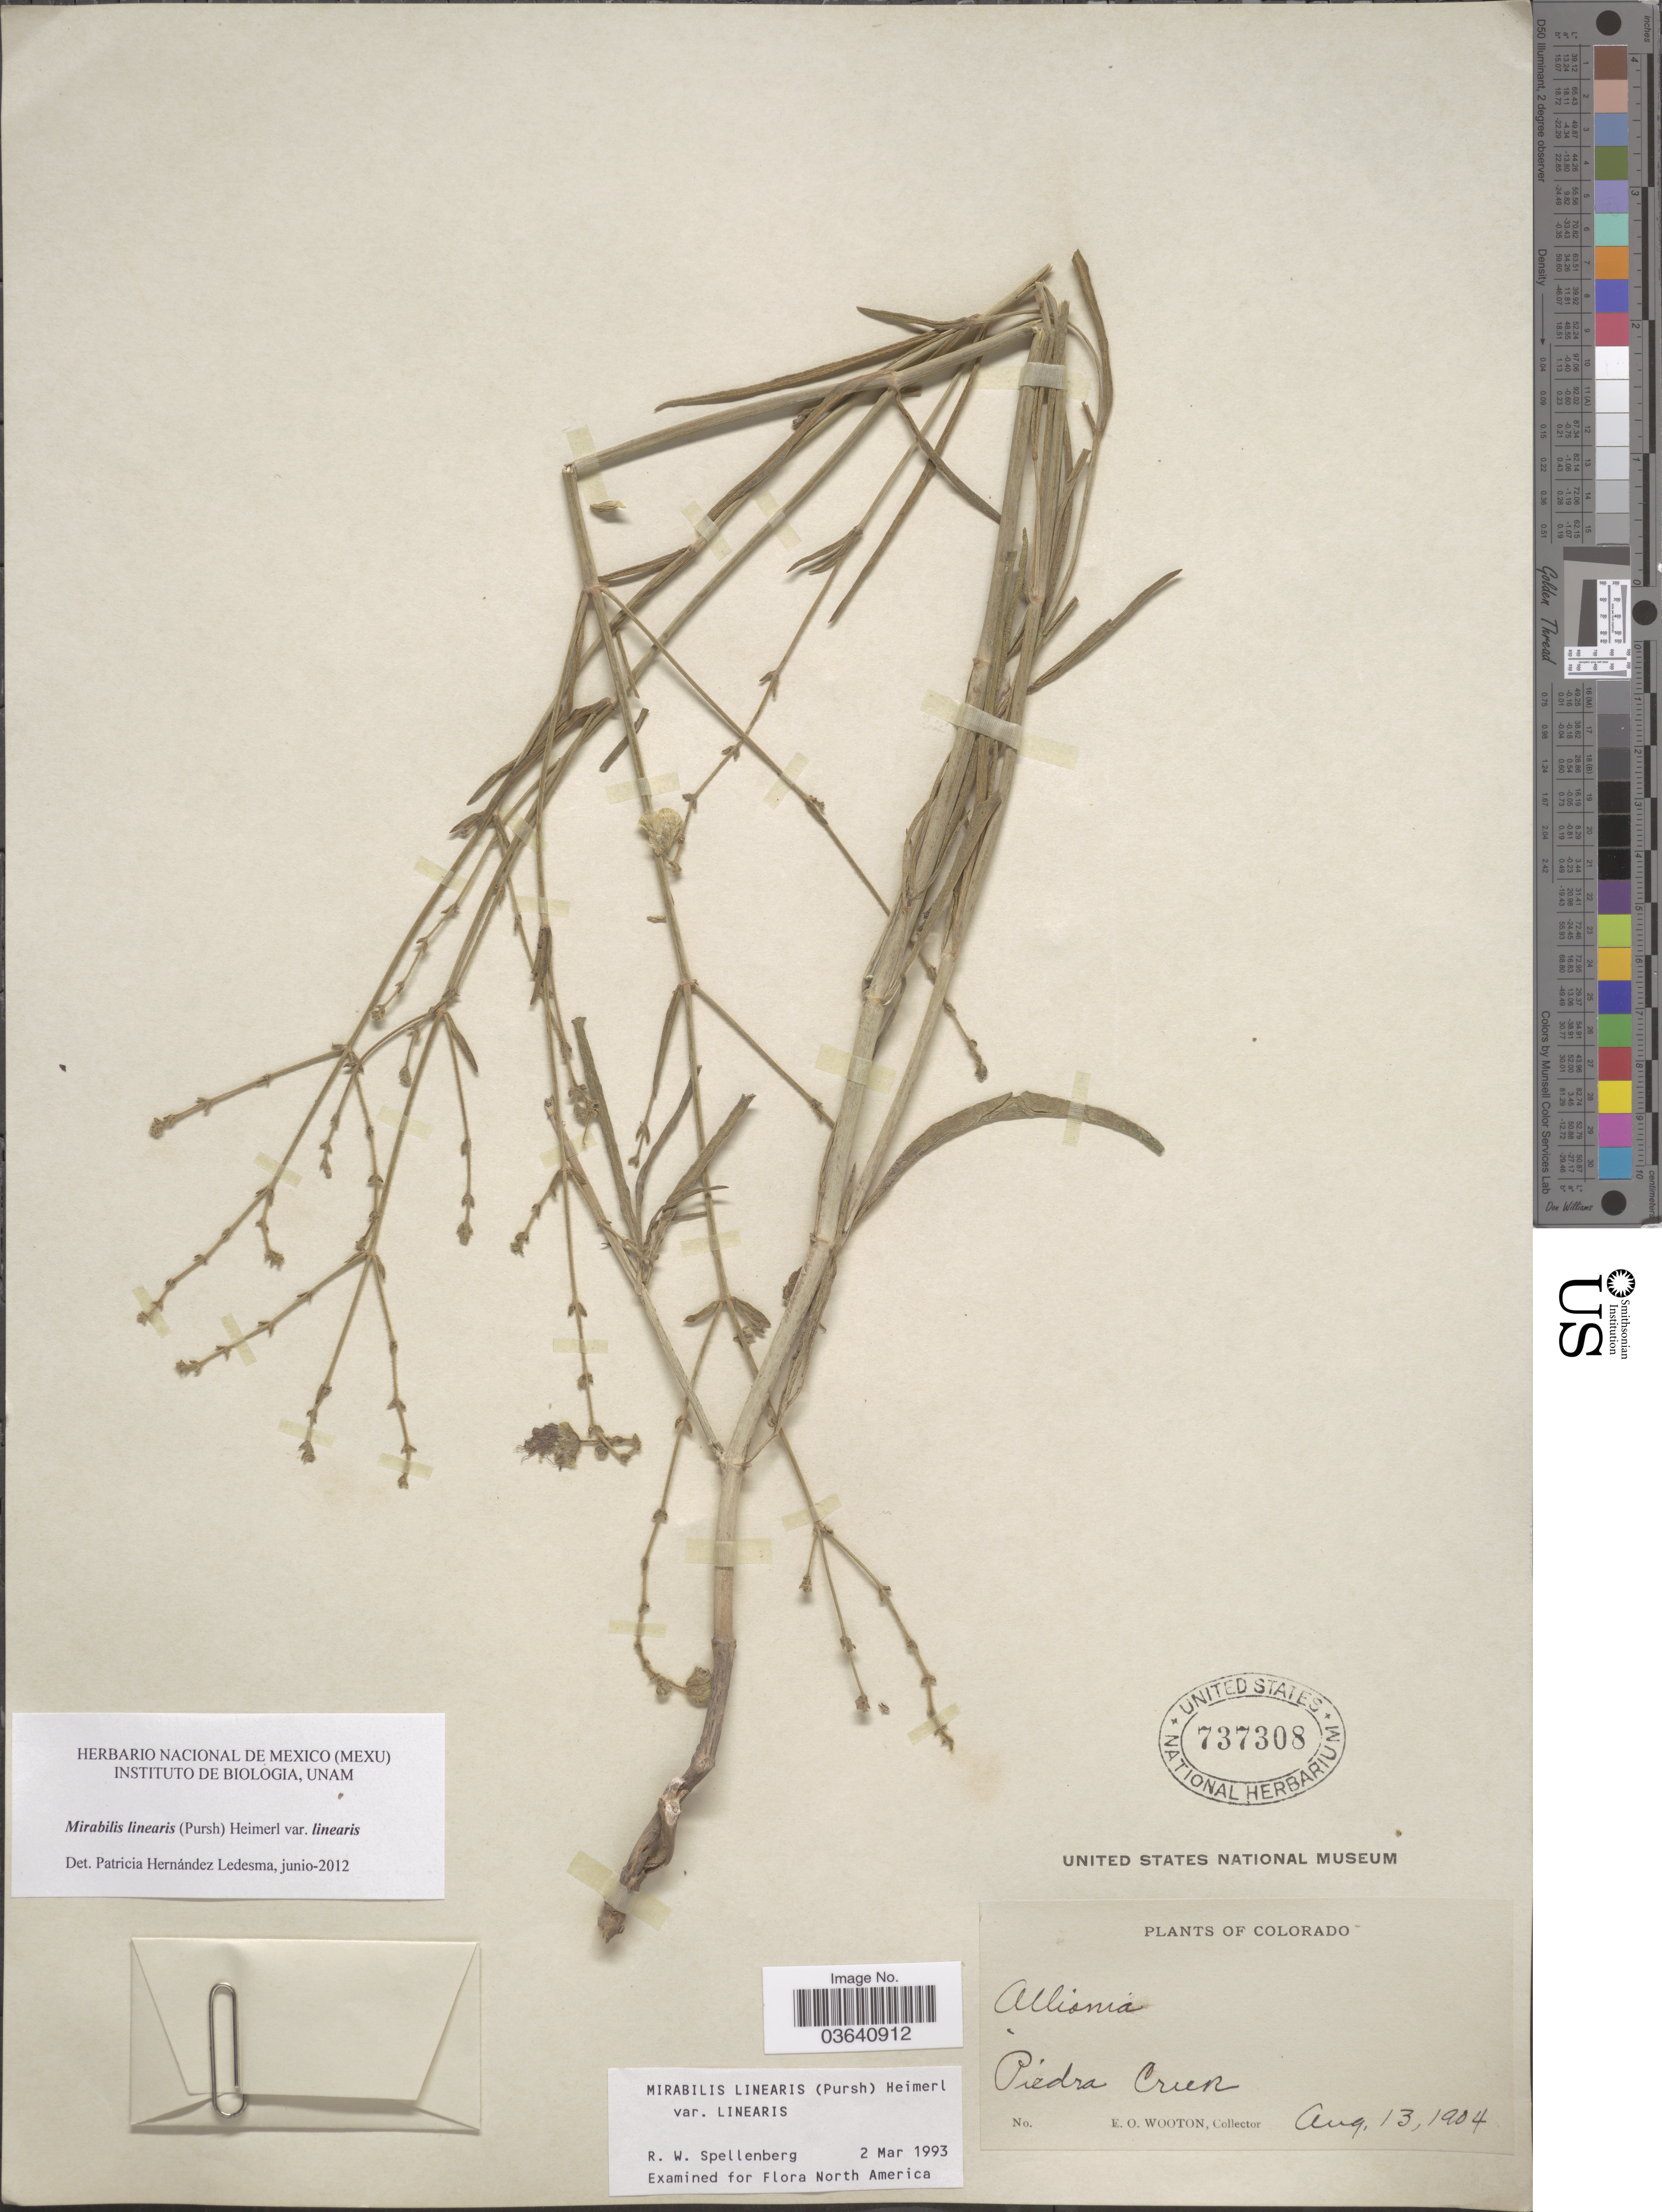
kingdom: Plantae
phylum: Tracheophyta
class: Magnoliopsida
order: Caryophyllales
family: Nyctaginaceae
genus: Mirabilis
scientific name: Mirabilis linearis var. linearis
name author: (Pursh) Heimerl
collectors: E. O. Wooton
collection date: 1904-08-13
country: United States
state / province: Colorado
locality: Piedra Creek.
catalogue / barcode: US 737308